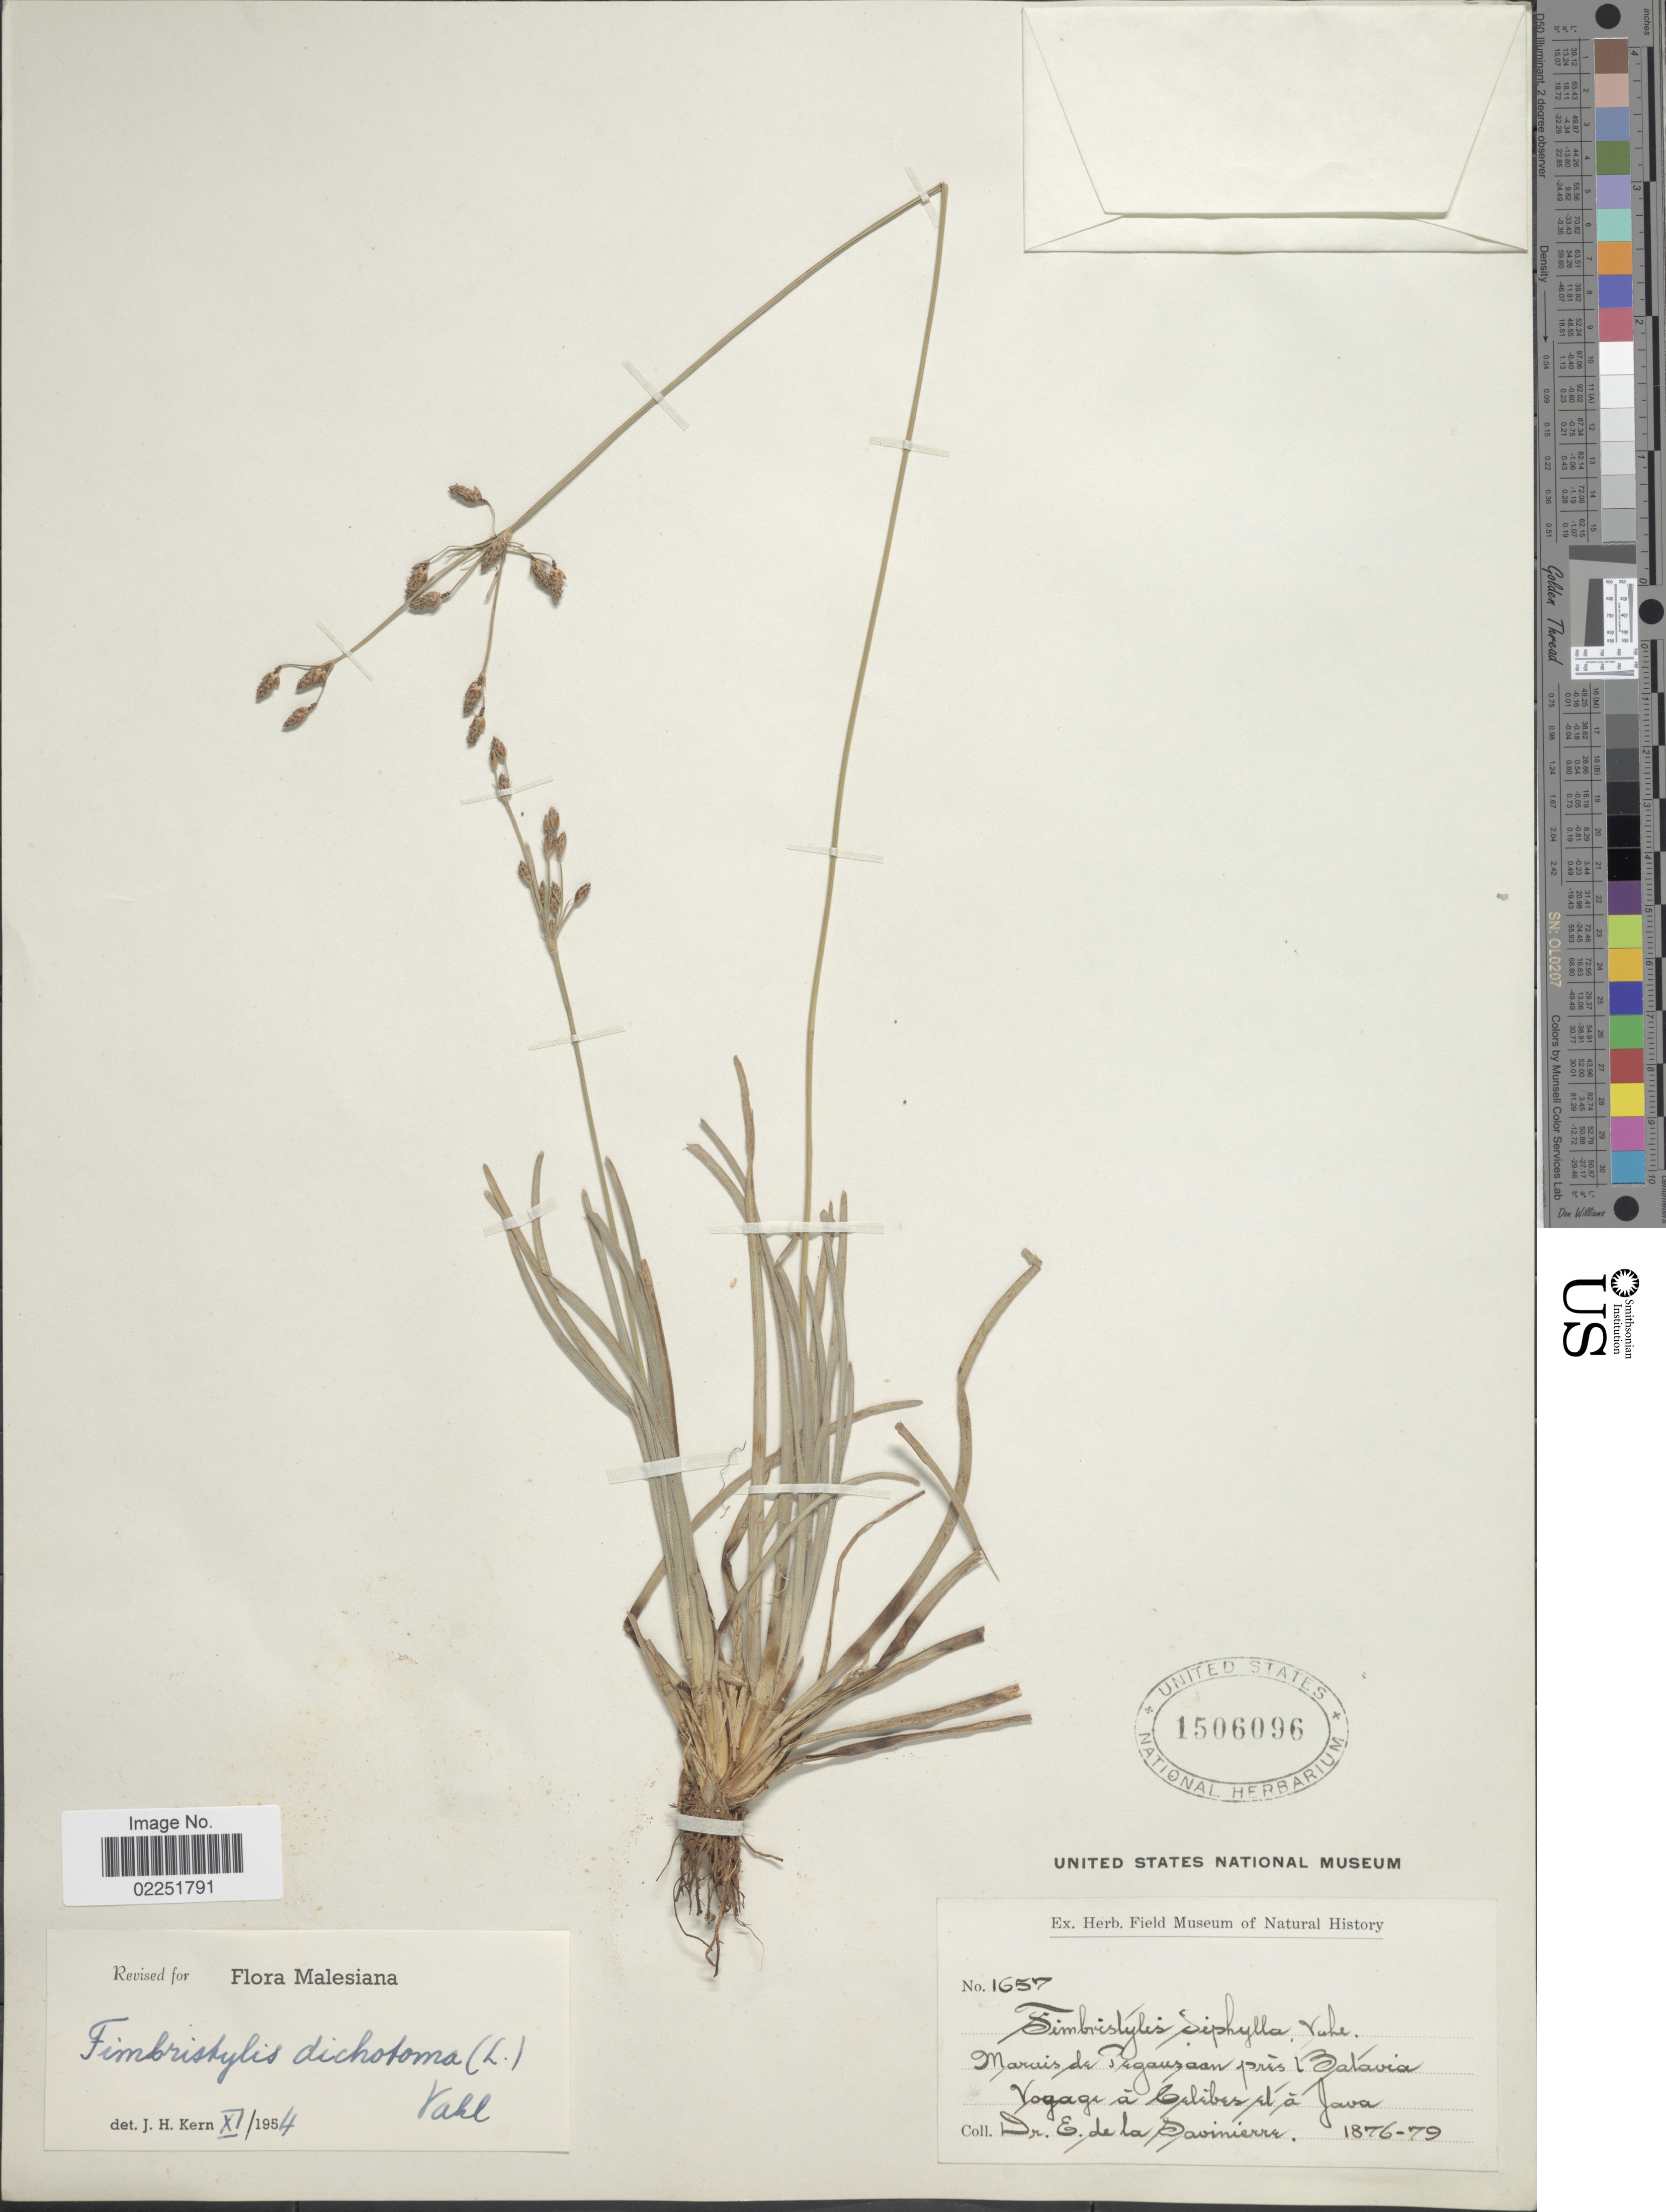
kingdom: Plantae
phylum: Tracheophyta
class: Liliopsida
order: Poales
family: Cyperaceae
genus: Fimbristylis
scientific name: Fimbristylis dichotoma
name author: (L.) Vahl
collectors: E. Savinierra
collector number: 1657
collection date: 1876/1879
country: Indonesia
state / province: Java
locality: Marais da Pagausaan pres Batavia Vogagi a Celebes a Java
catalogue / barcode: US 1506096